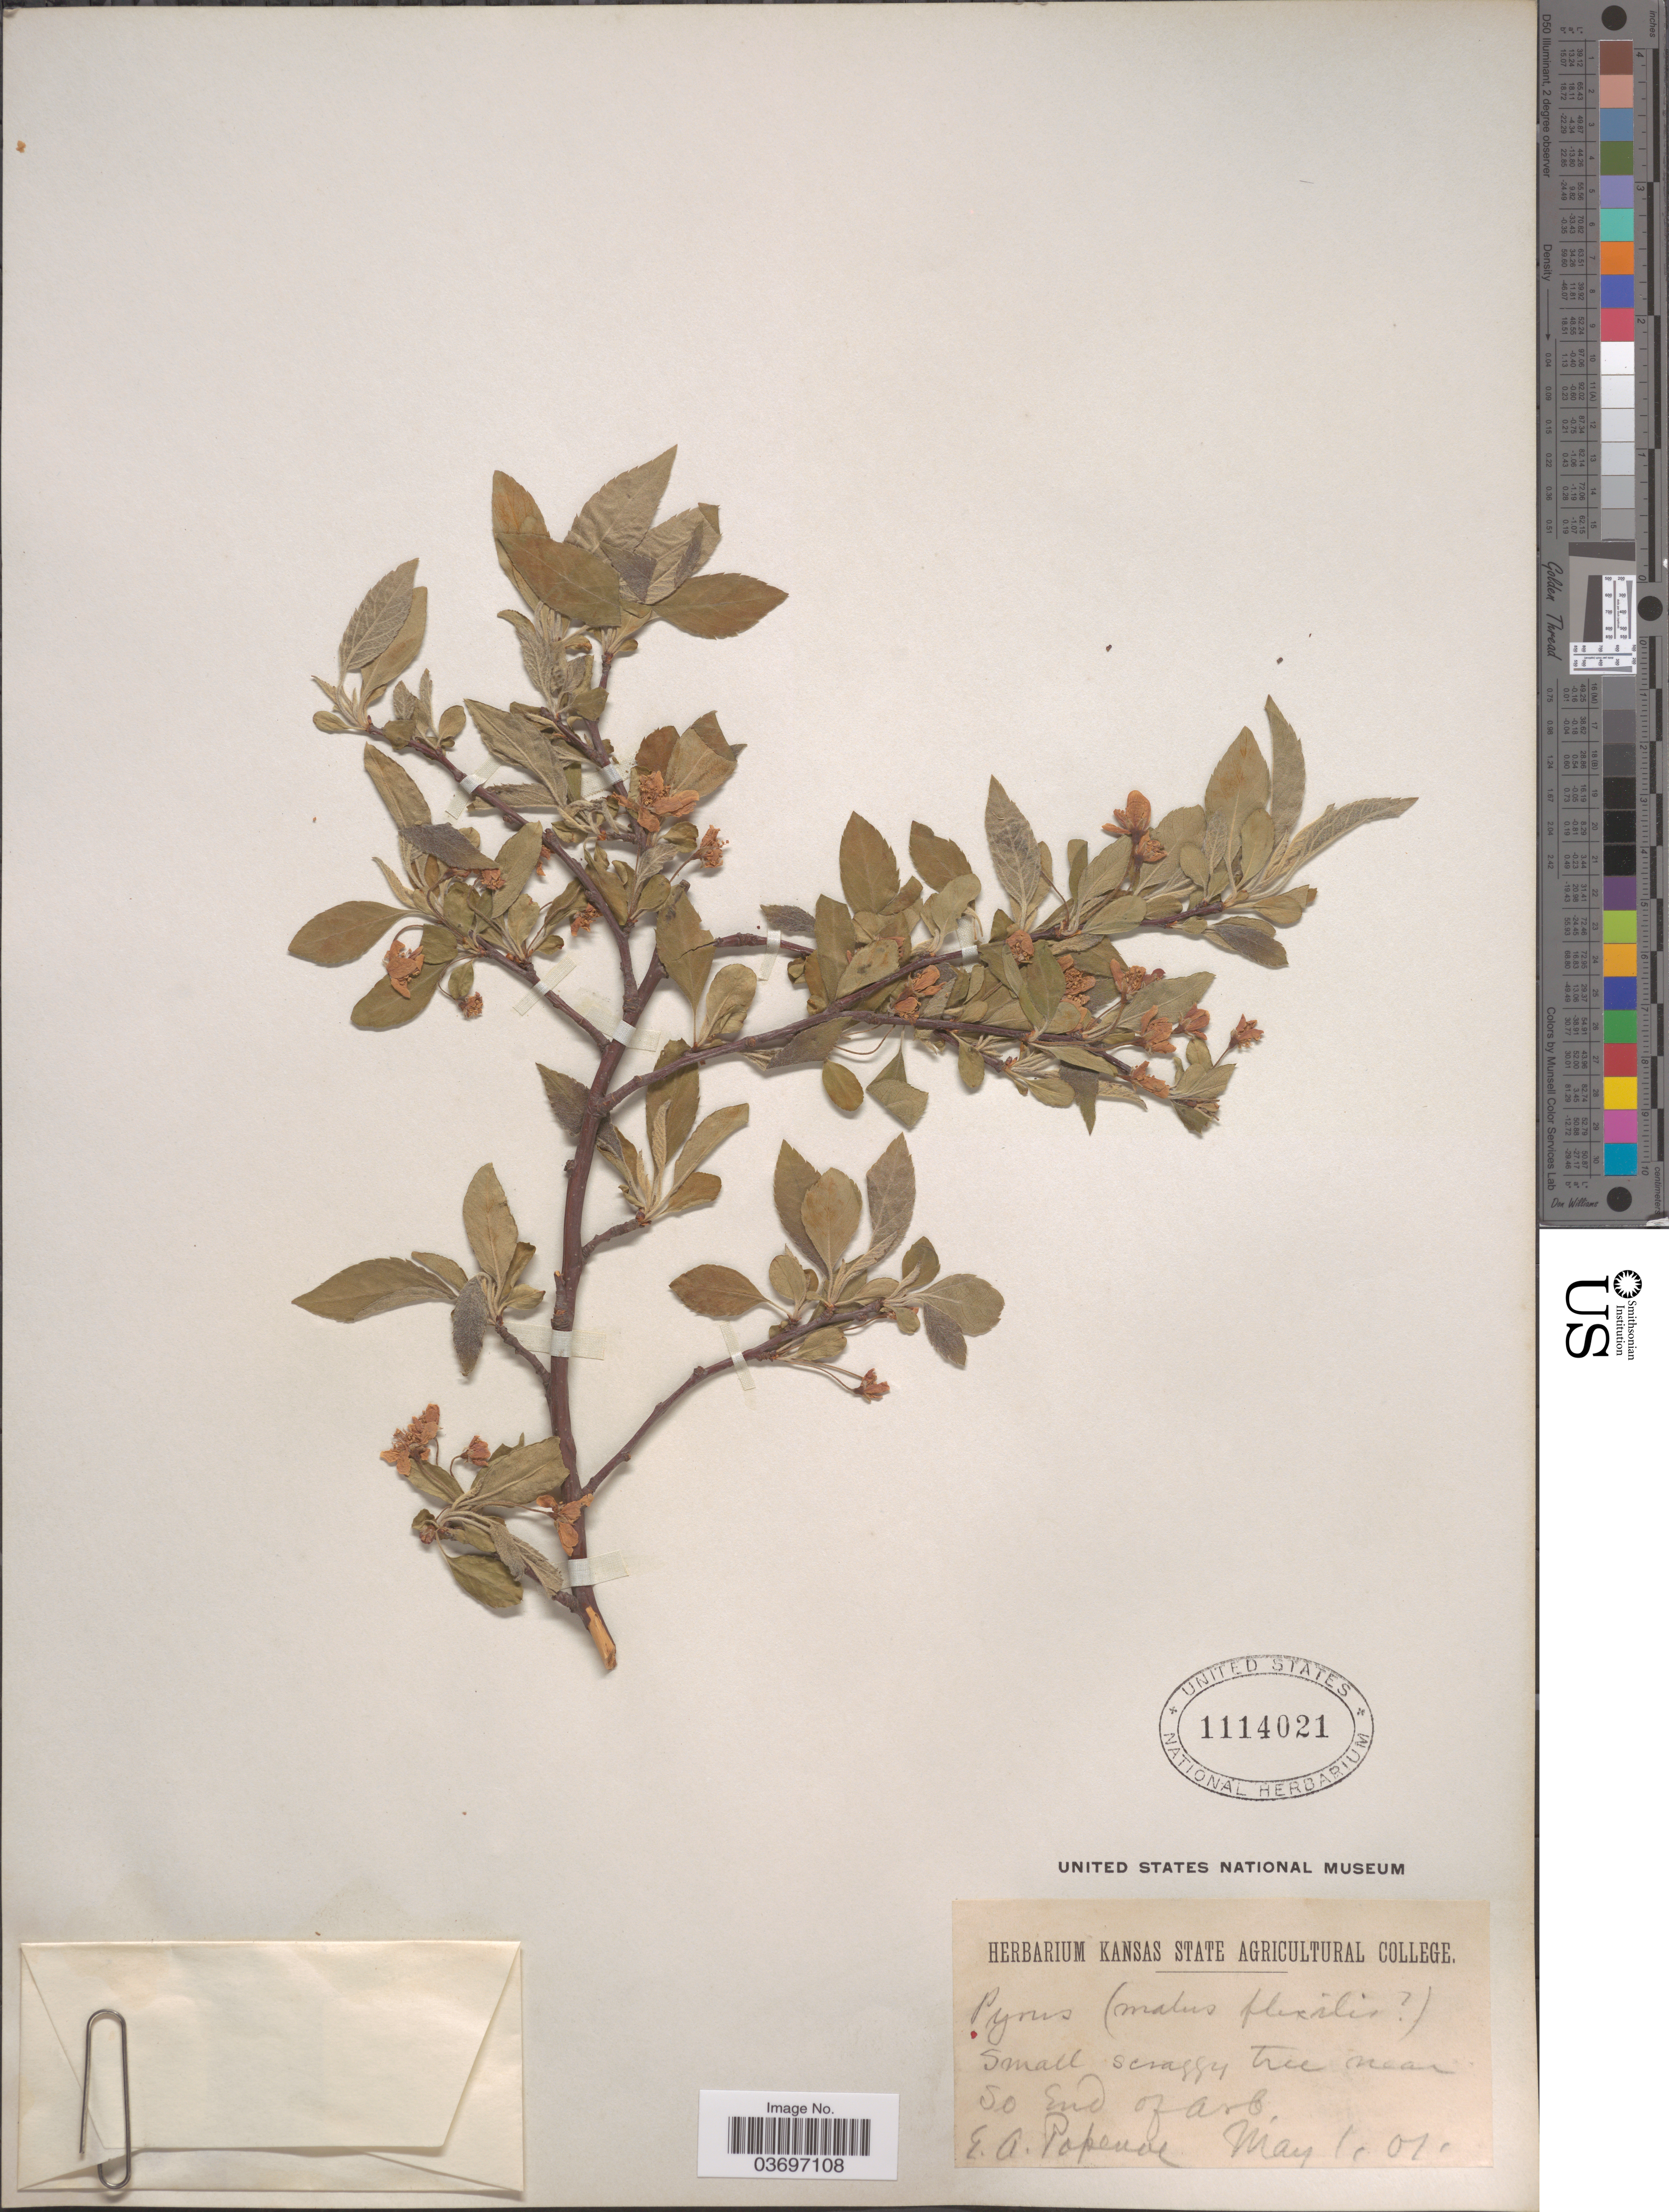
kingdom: Plantae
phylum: Tracheophyta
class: Magnoliopsida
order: Rosales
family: Rosaceae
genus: Malus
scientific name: Malus sp.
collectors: E. A. Popenoe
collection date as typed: Transcribed d/m/y: 1/5/1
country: United States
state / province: Kansas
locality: Near SO End of arb.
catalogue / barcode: US 1114021